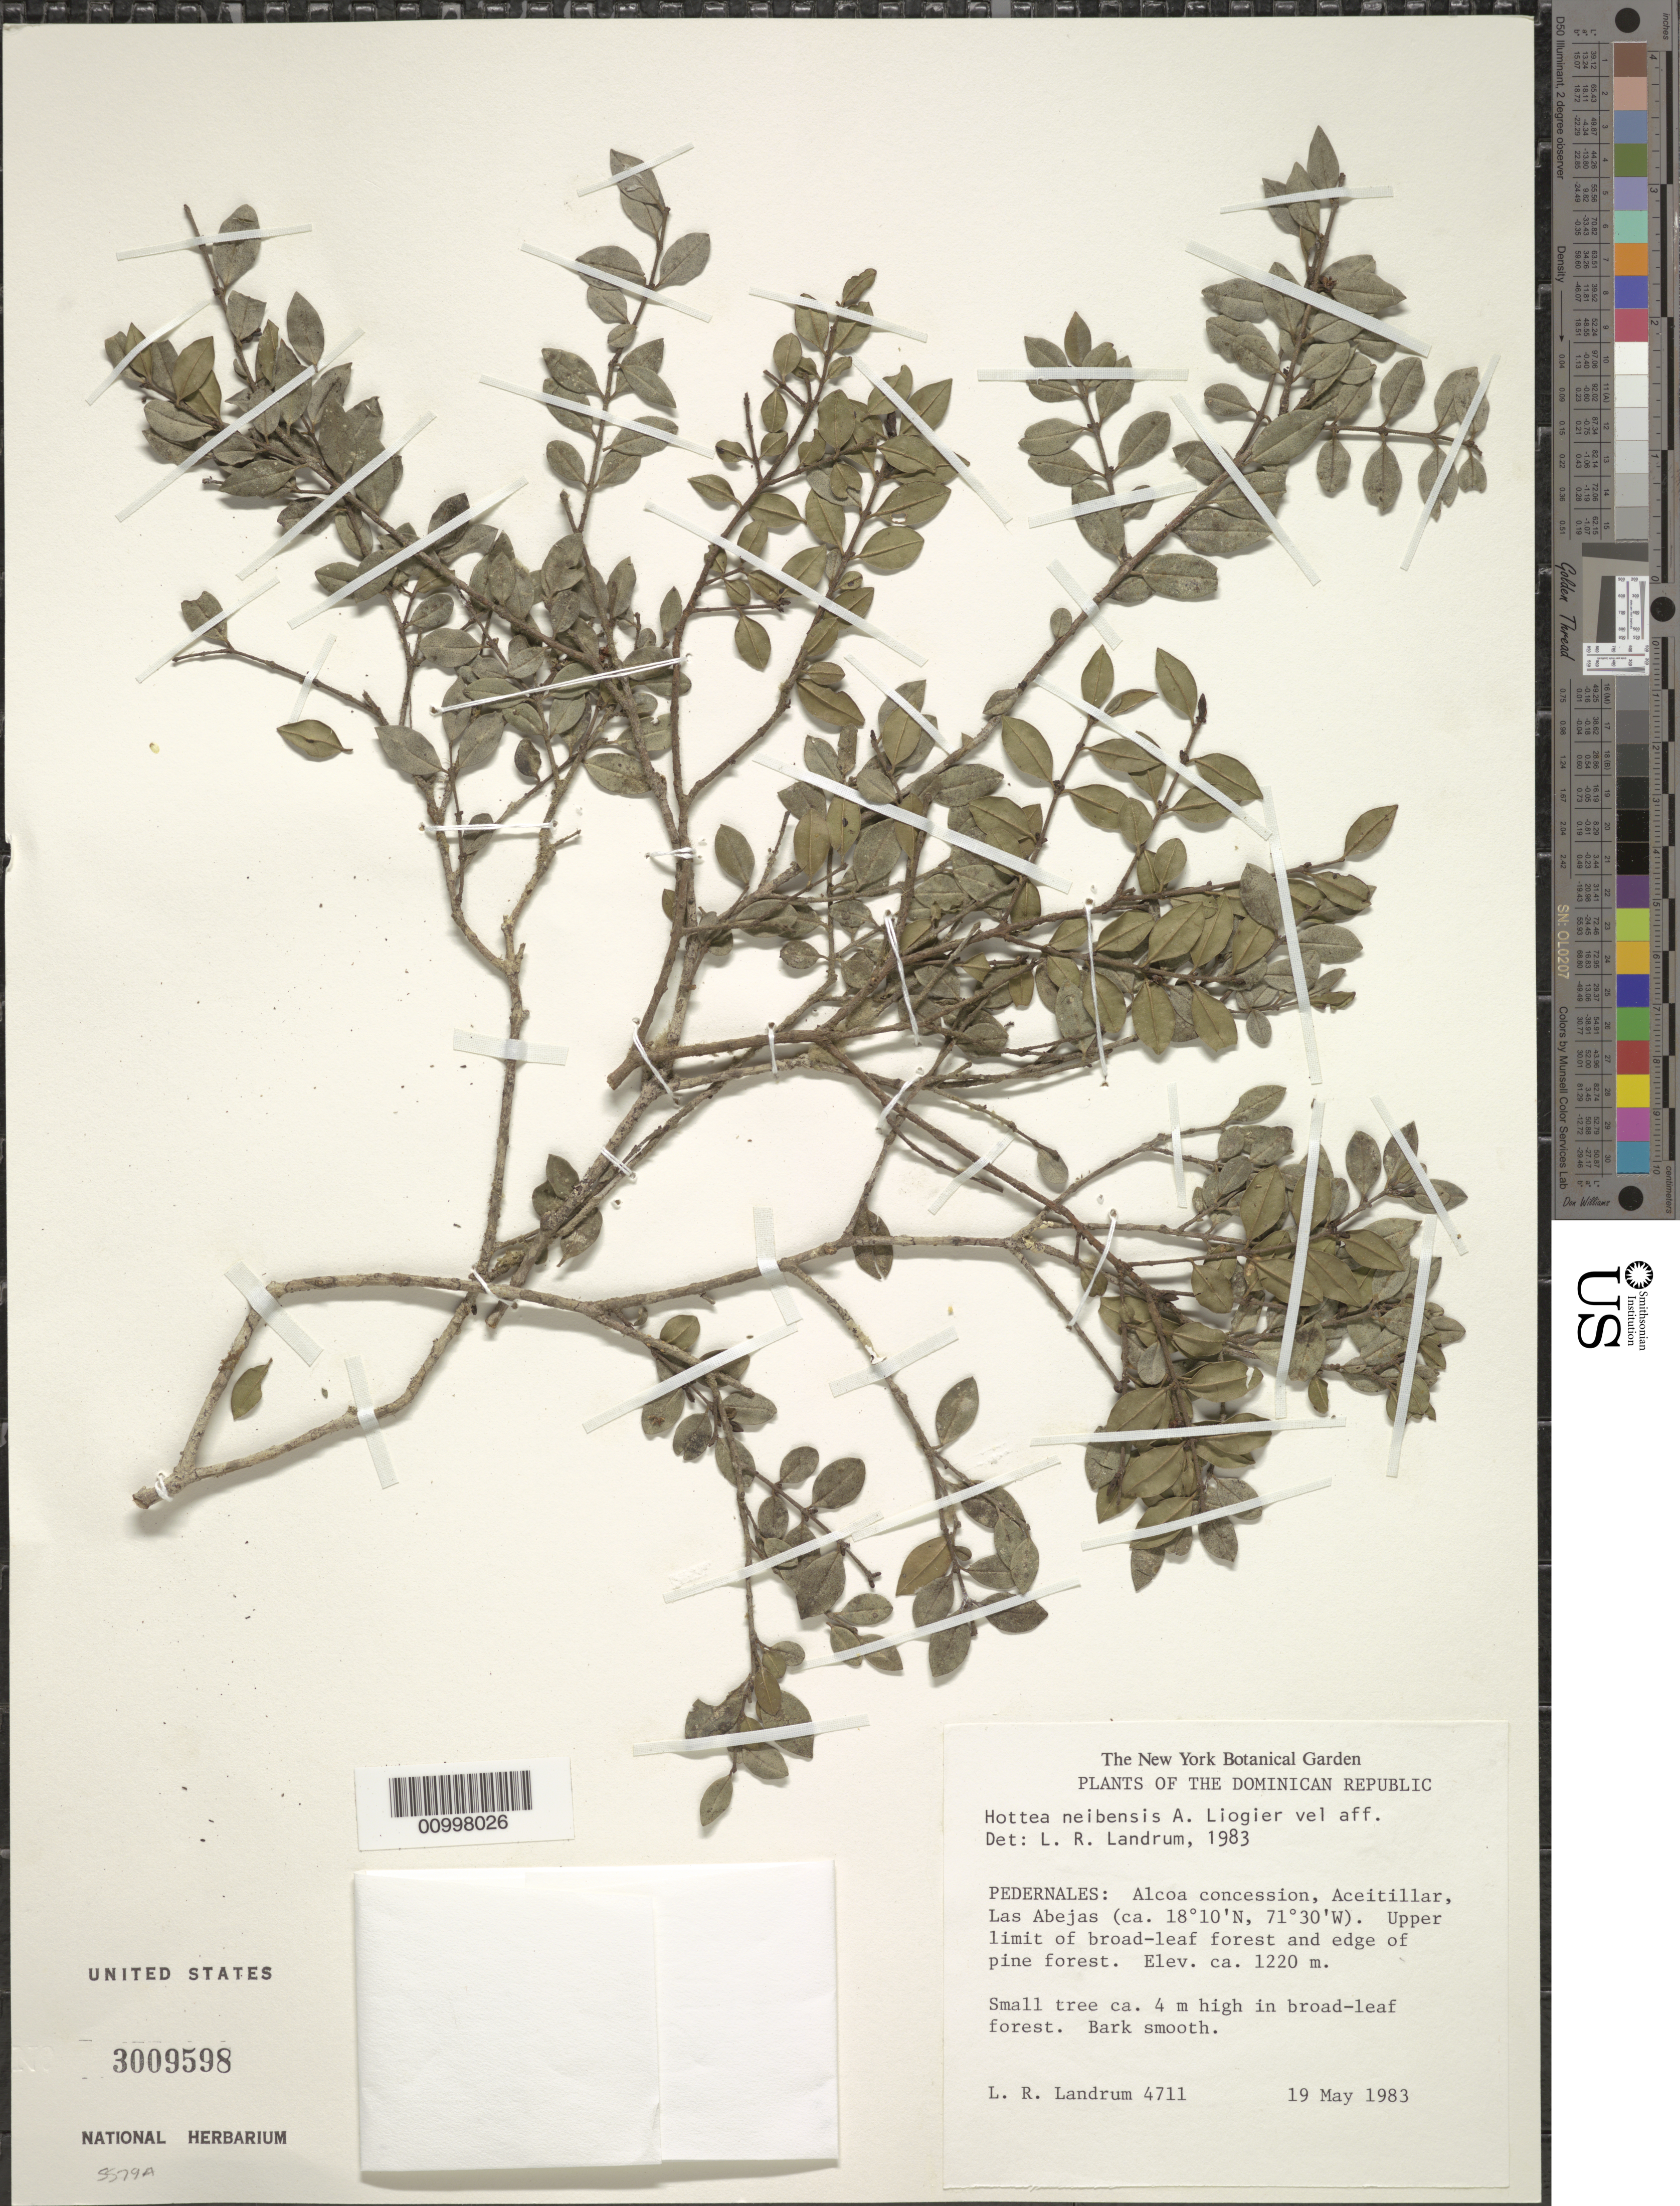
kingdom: Plantae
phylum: Tracheophyta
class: Magnoliopsida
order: Myrtales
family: Myrtaceae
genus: Eugenia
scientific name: Eugenia neibensis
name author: (Alain) Mattos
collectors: L. R. Landrum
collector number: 4711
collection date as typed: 19 May 1983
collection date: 1983-05-19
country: Dominican Republic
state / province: Pedernales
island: Hispaniola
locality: Alcoa concession, Aceitillar, Las Abejas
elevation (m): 1220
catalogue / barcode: US 3009598